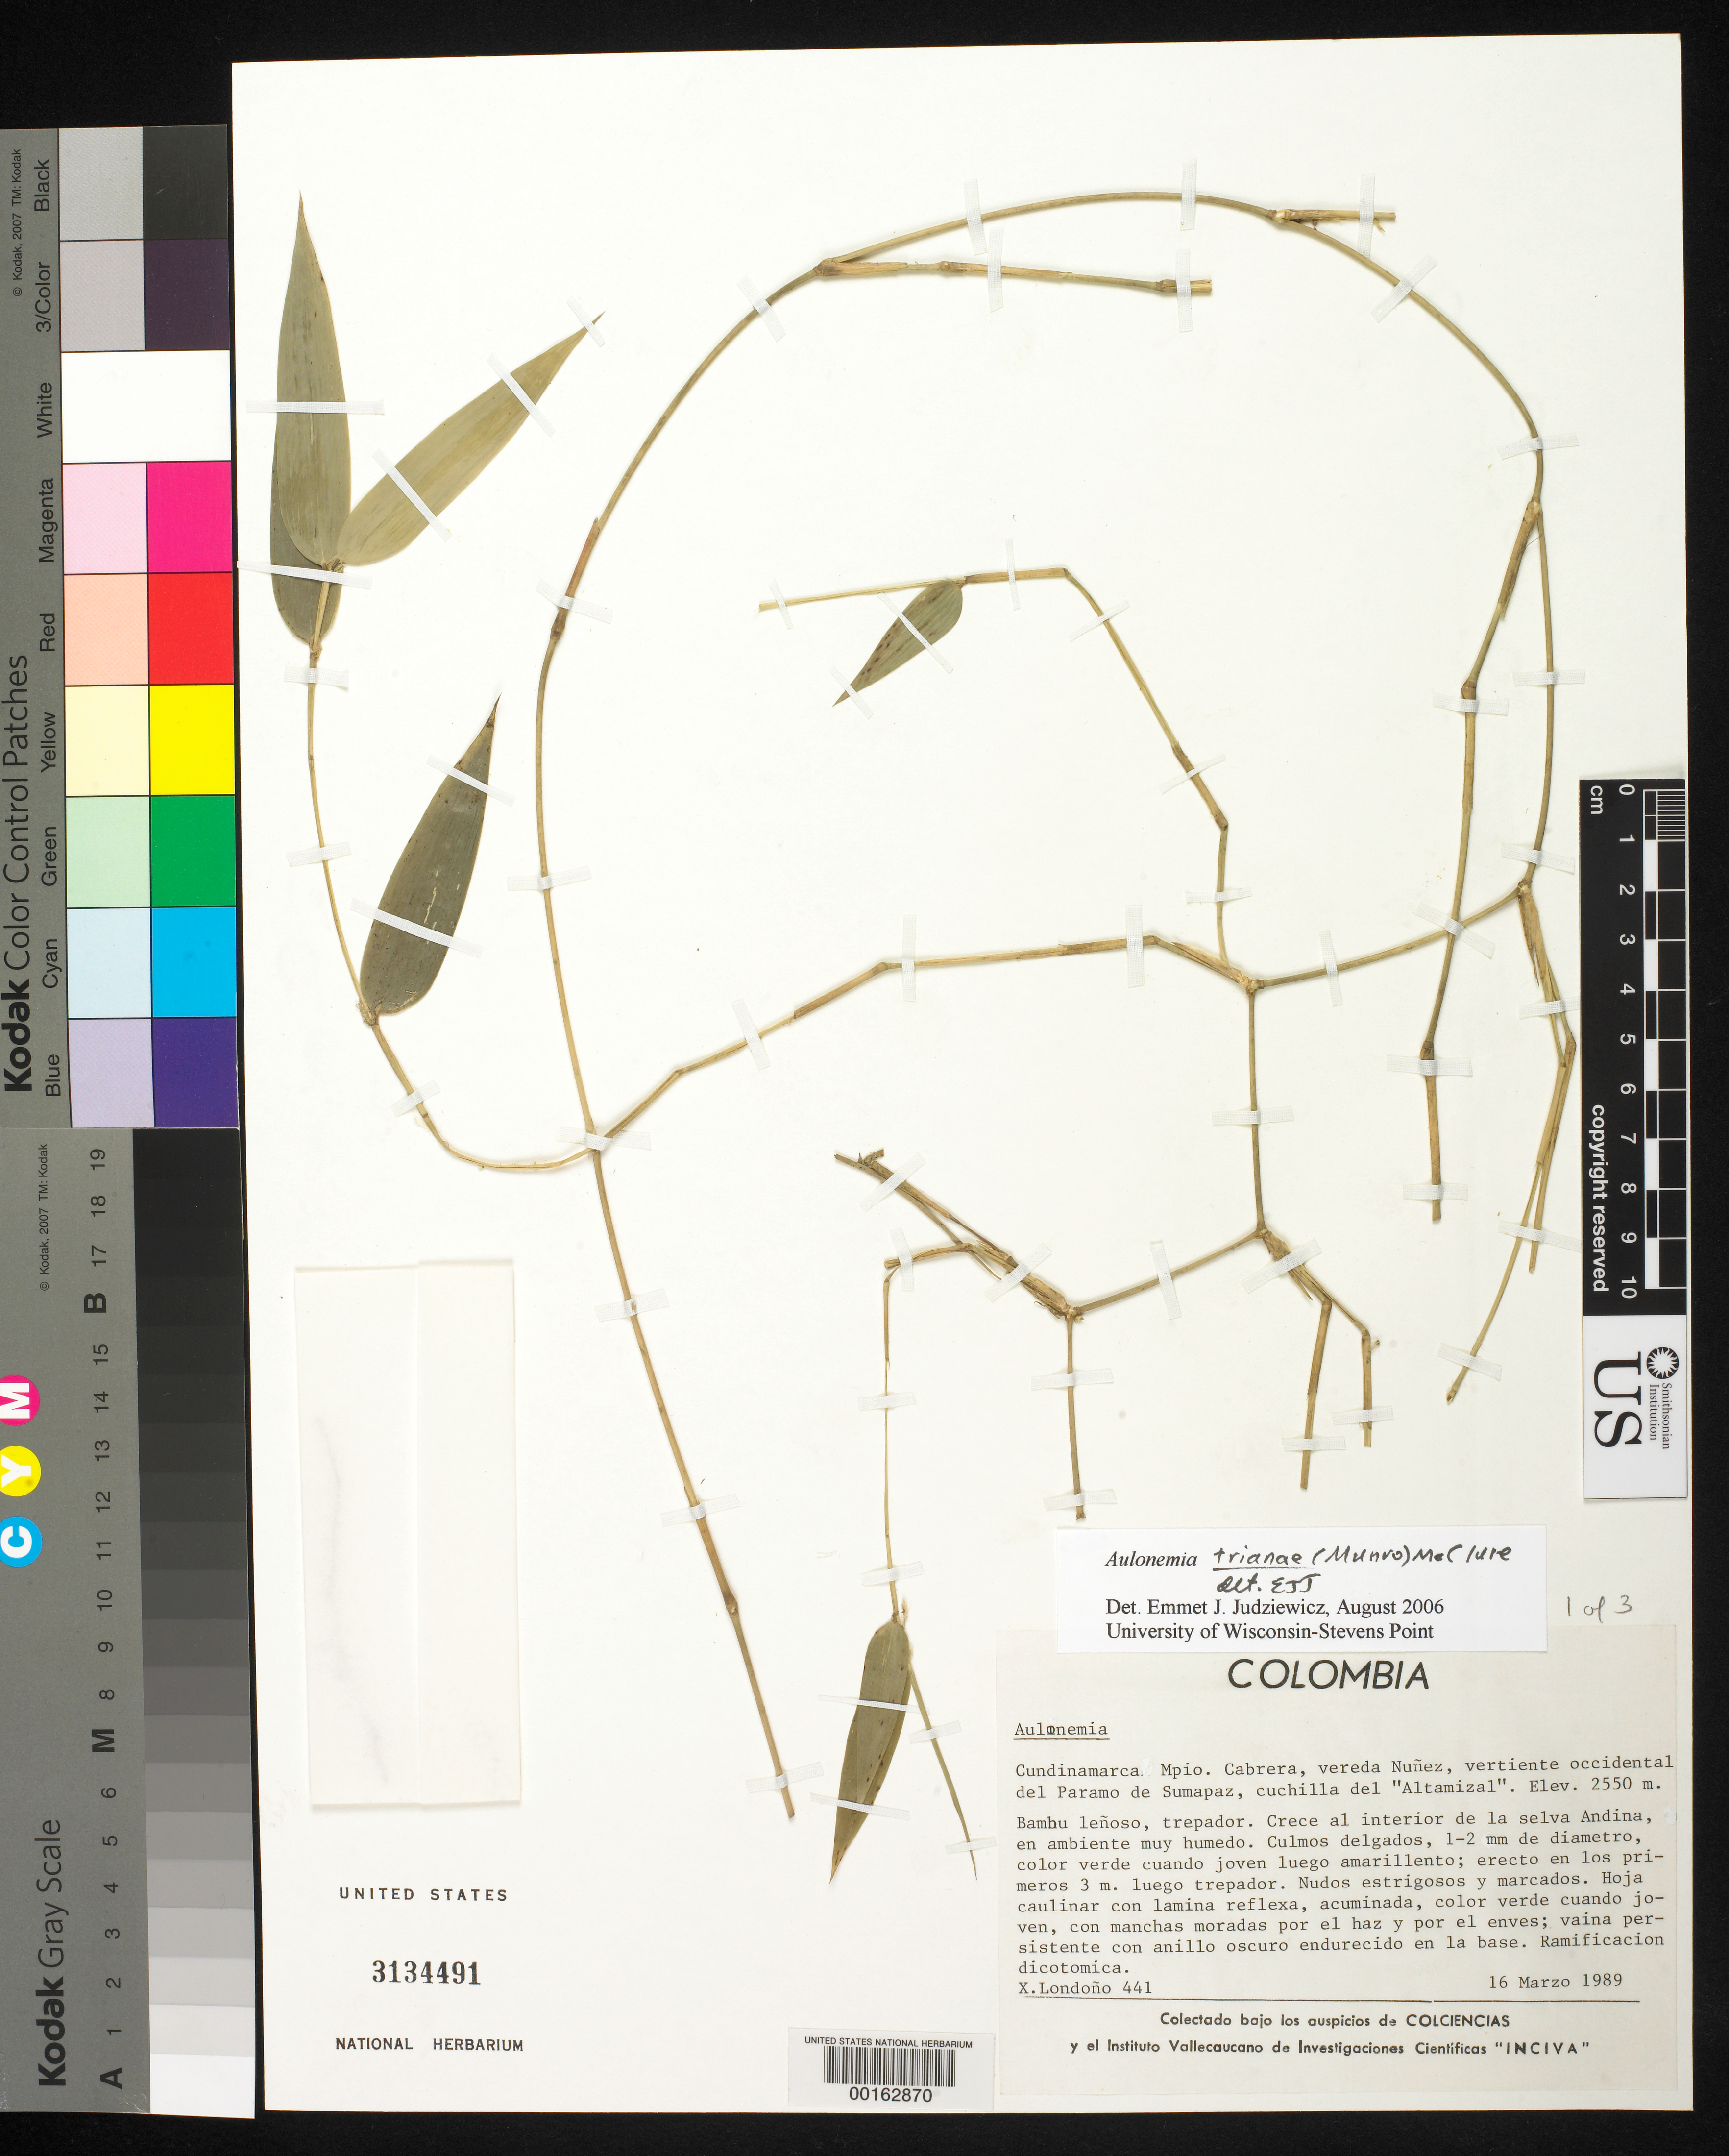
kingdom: Plantae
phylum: Tracheophyta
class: Liliopsida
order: Poales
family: Poaceae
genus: Aulonemia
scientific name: Aulonemia trianae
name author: (Munro) McClure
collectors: X. Londoño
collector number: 441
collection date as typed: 16 Mar 1989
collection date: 1989-03-16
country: Colombia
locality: Cabrera, Nunez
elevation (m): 2550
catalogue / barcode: US 3134491